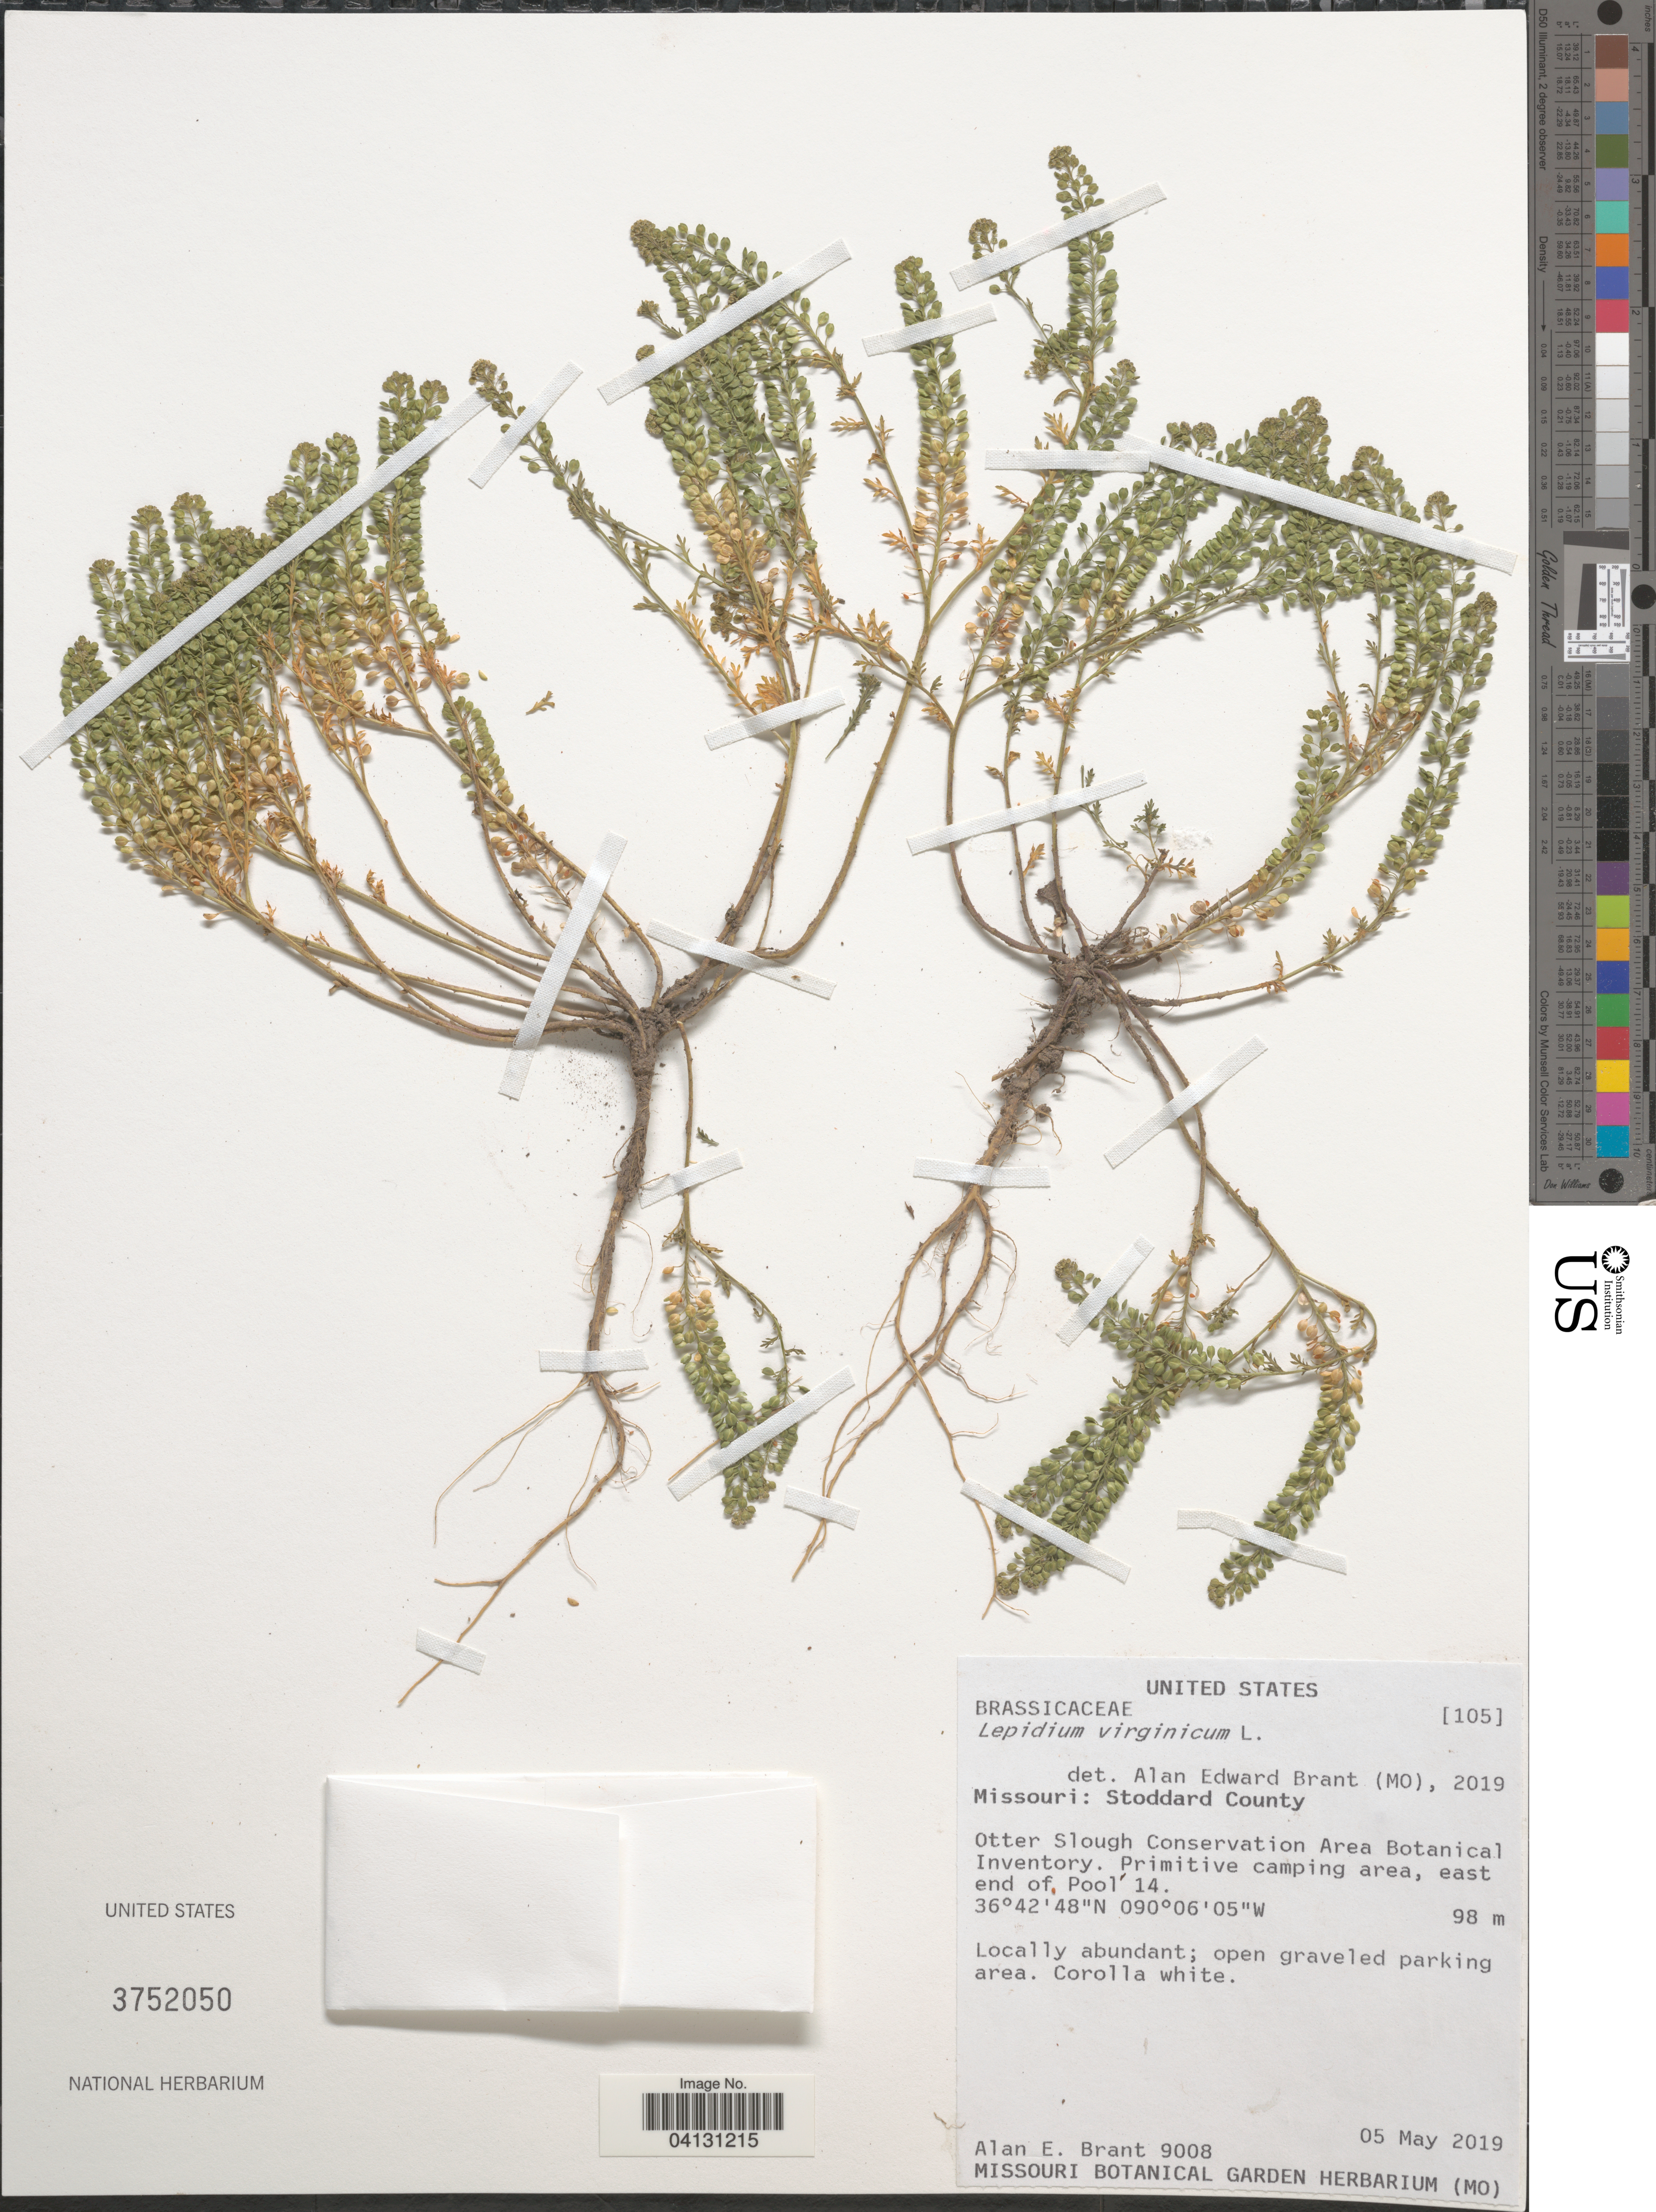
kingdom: Plantae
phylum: Tracheophyta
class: Magnoliopsida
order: Brassicales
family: Brassicaceae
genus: Lepidium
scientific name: Lepidium virginicum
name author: L.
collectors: A. Brant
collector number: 9008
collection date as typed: Transcribed d/m/y: 5/5/2019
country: United States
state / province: Missouri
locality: Stoddard County. Otter Slough Conservation Area Botanical Inventory. Primitive camping area, east end of Pool 14.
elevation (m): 98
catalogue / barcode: US 3752050